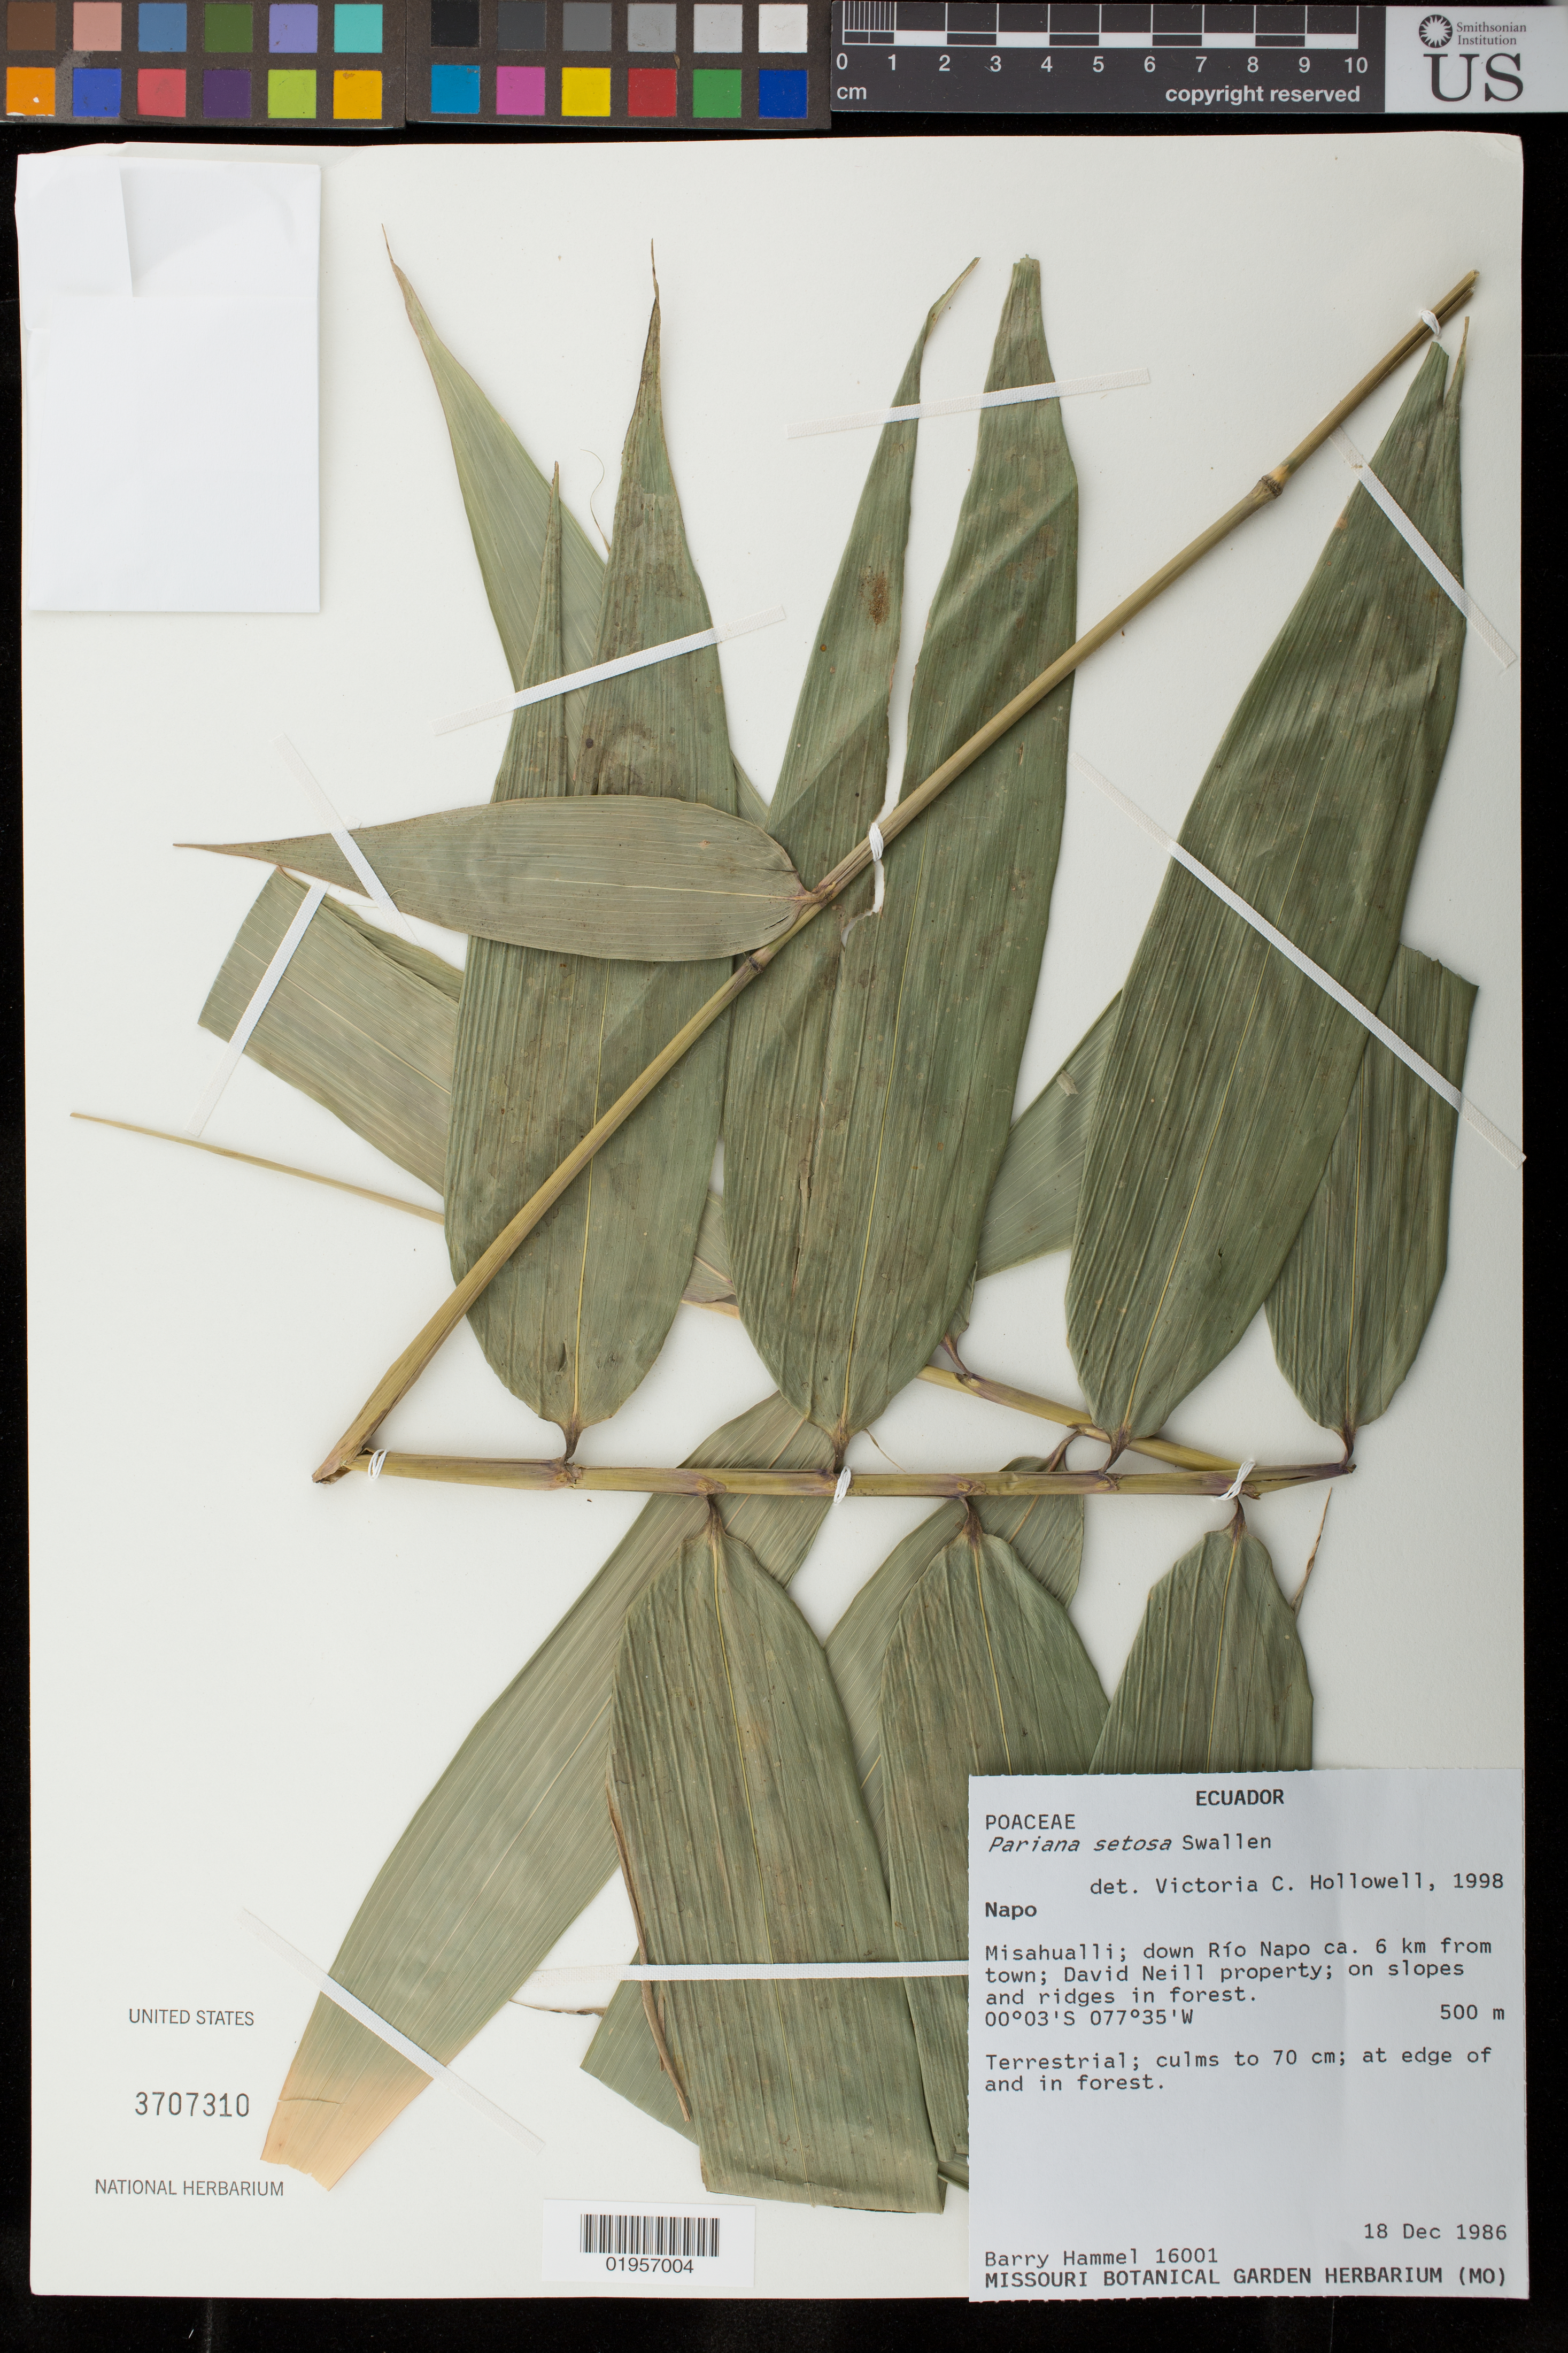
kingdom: Plantae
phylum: Tracheophyta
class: Liliopsida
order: Poales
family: Poaceae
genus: Pariana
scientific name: Pariana setosa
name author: Swallen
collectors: B. Hammel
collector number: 16001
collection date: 1986-12-18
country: Ecuador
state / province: Napo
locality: Misahualli, down Río Napo ca. 6 km from town, David Neill property.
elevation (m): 500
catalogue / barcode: US 3707310